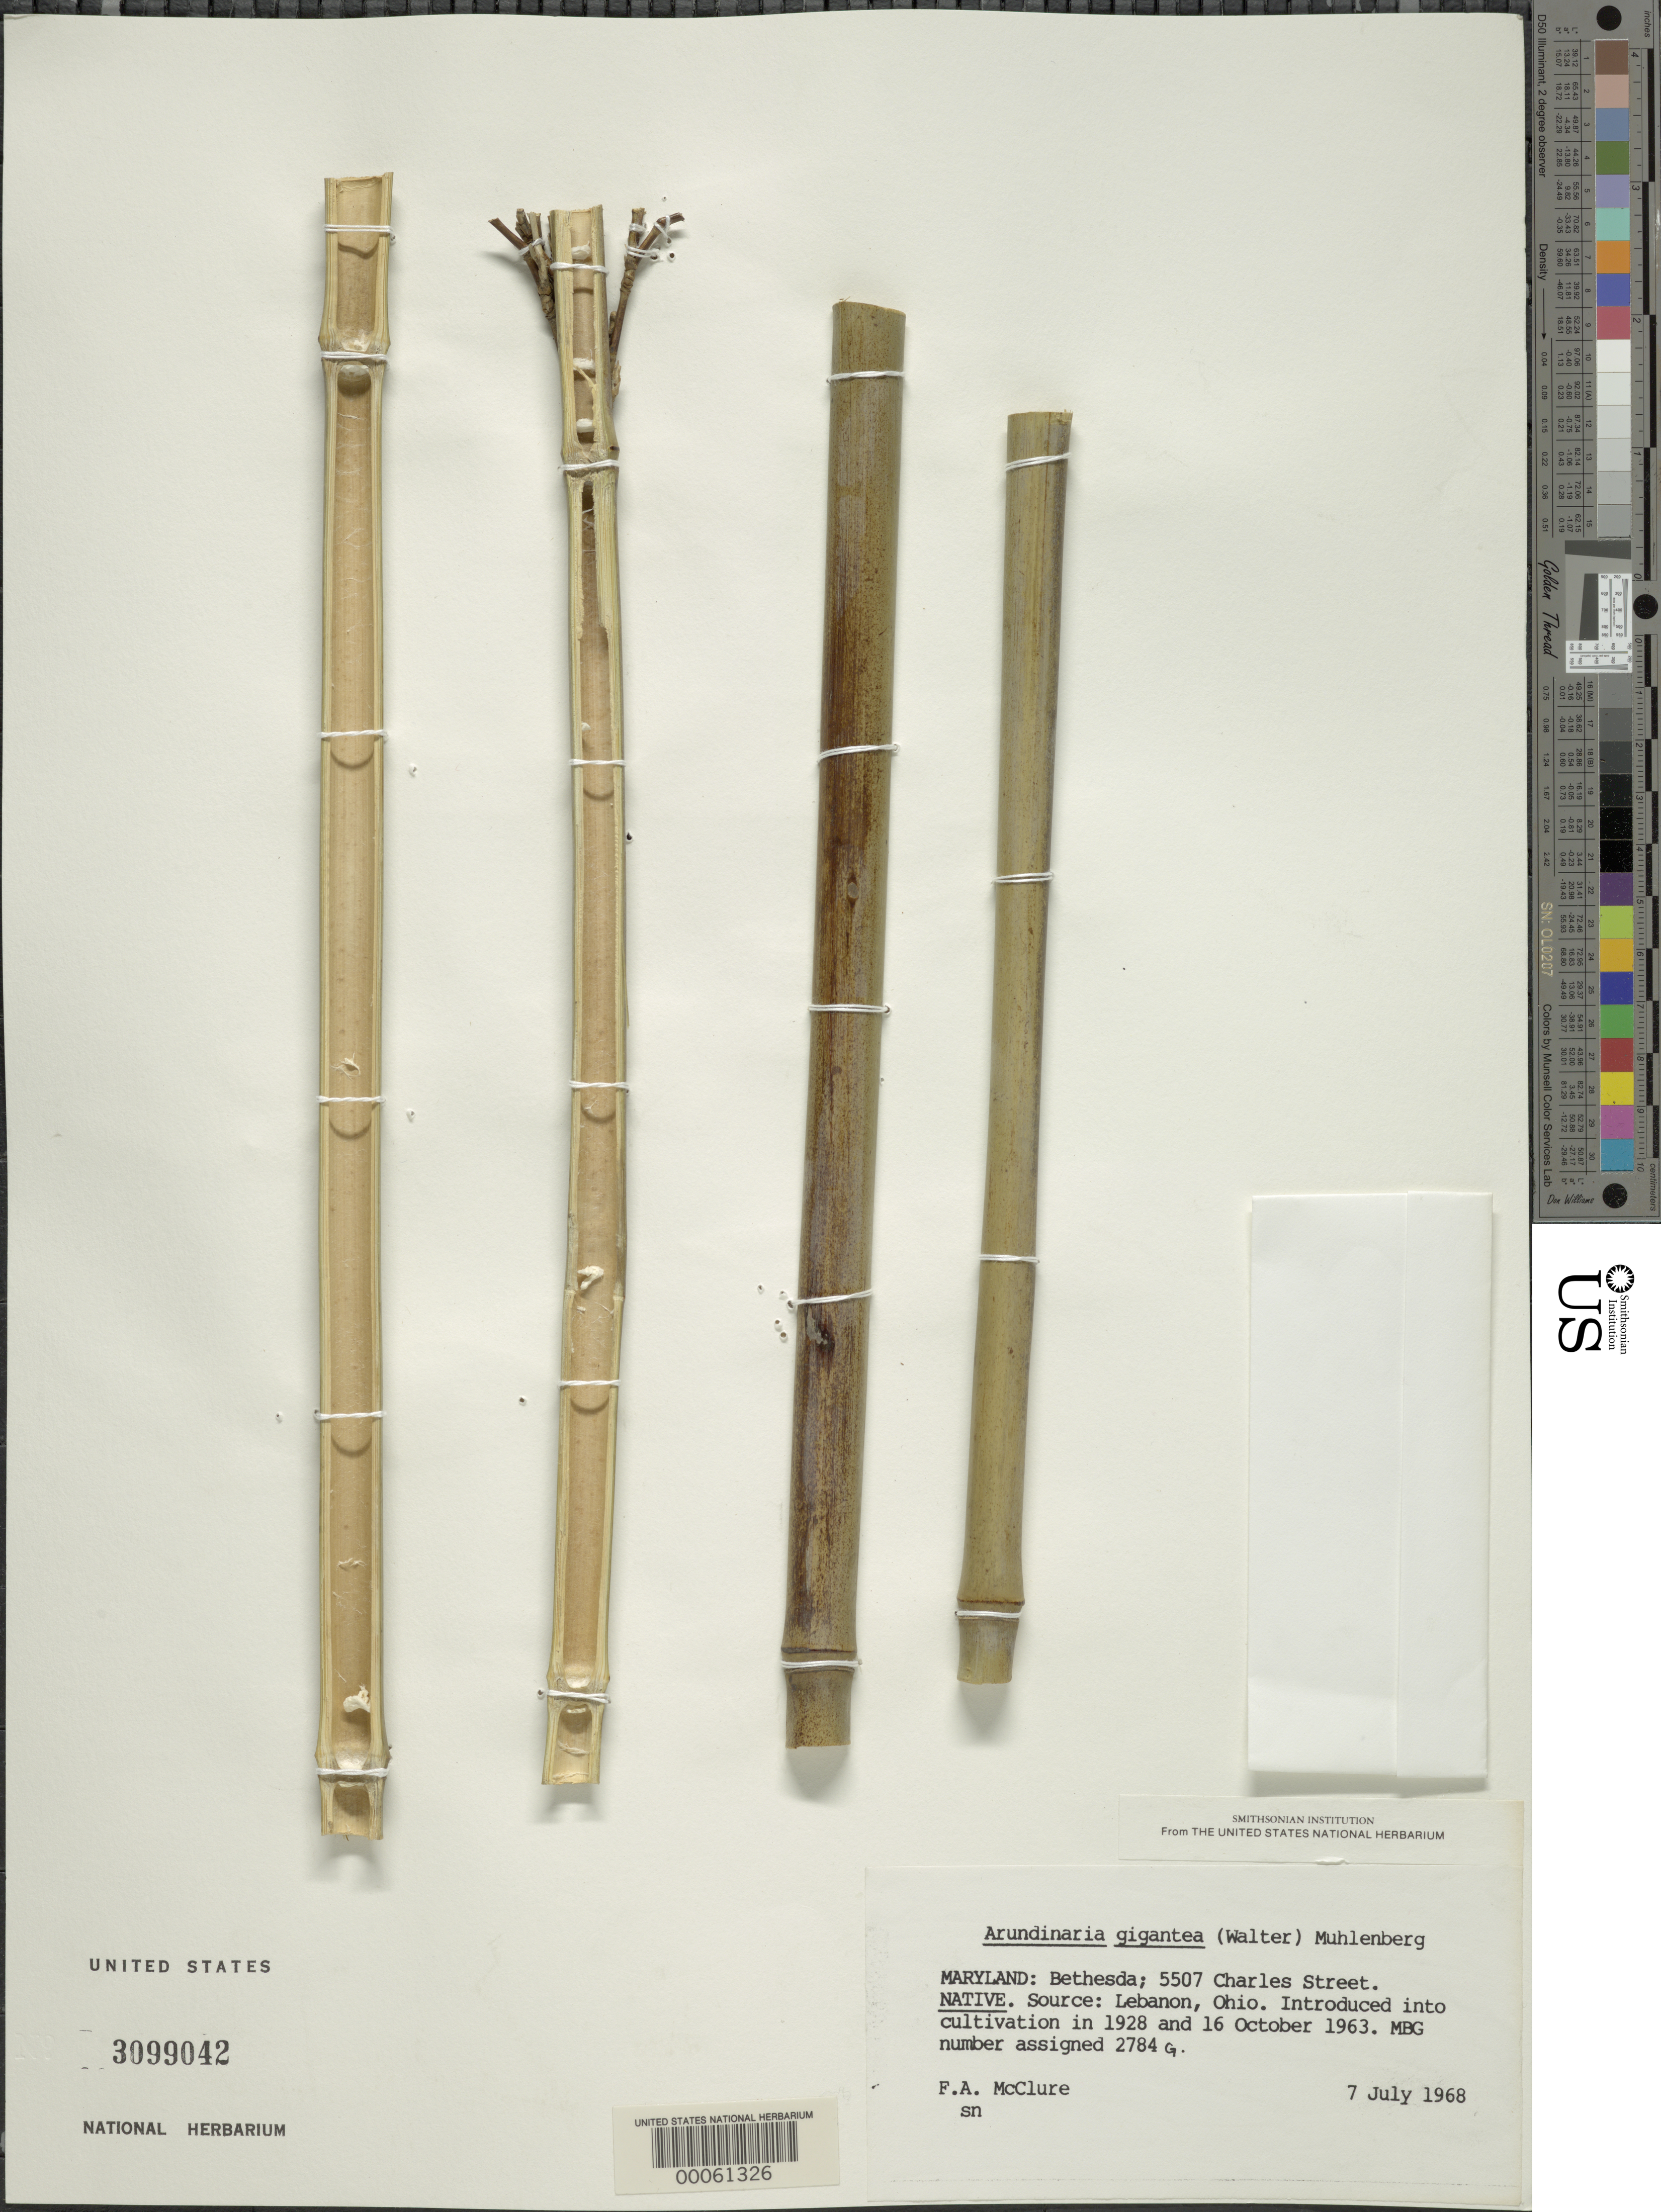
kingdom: Plantae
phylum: Tracheophyta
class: Liliopsida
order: Poales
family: Poaceae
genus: Arundinaria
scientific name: Arundinaria gigantea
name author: (Walter) Muhl.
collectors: F. A. McClure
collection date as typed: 07 Jul 1968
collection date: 1968-07-07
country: United States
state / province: Maryland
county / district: Montgomery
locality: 5507 Charles Street, Bethesda (McClure's garden)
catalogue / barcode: US 3099042